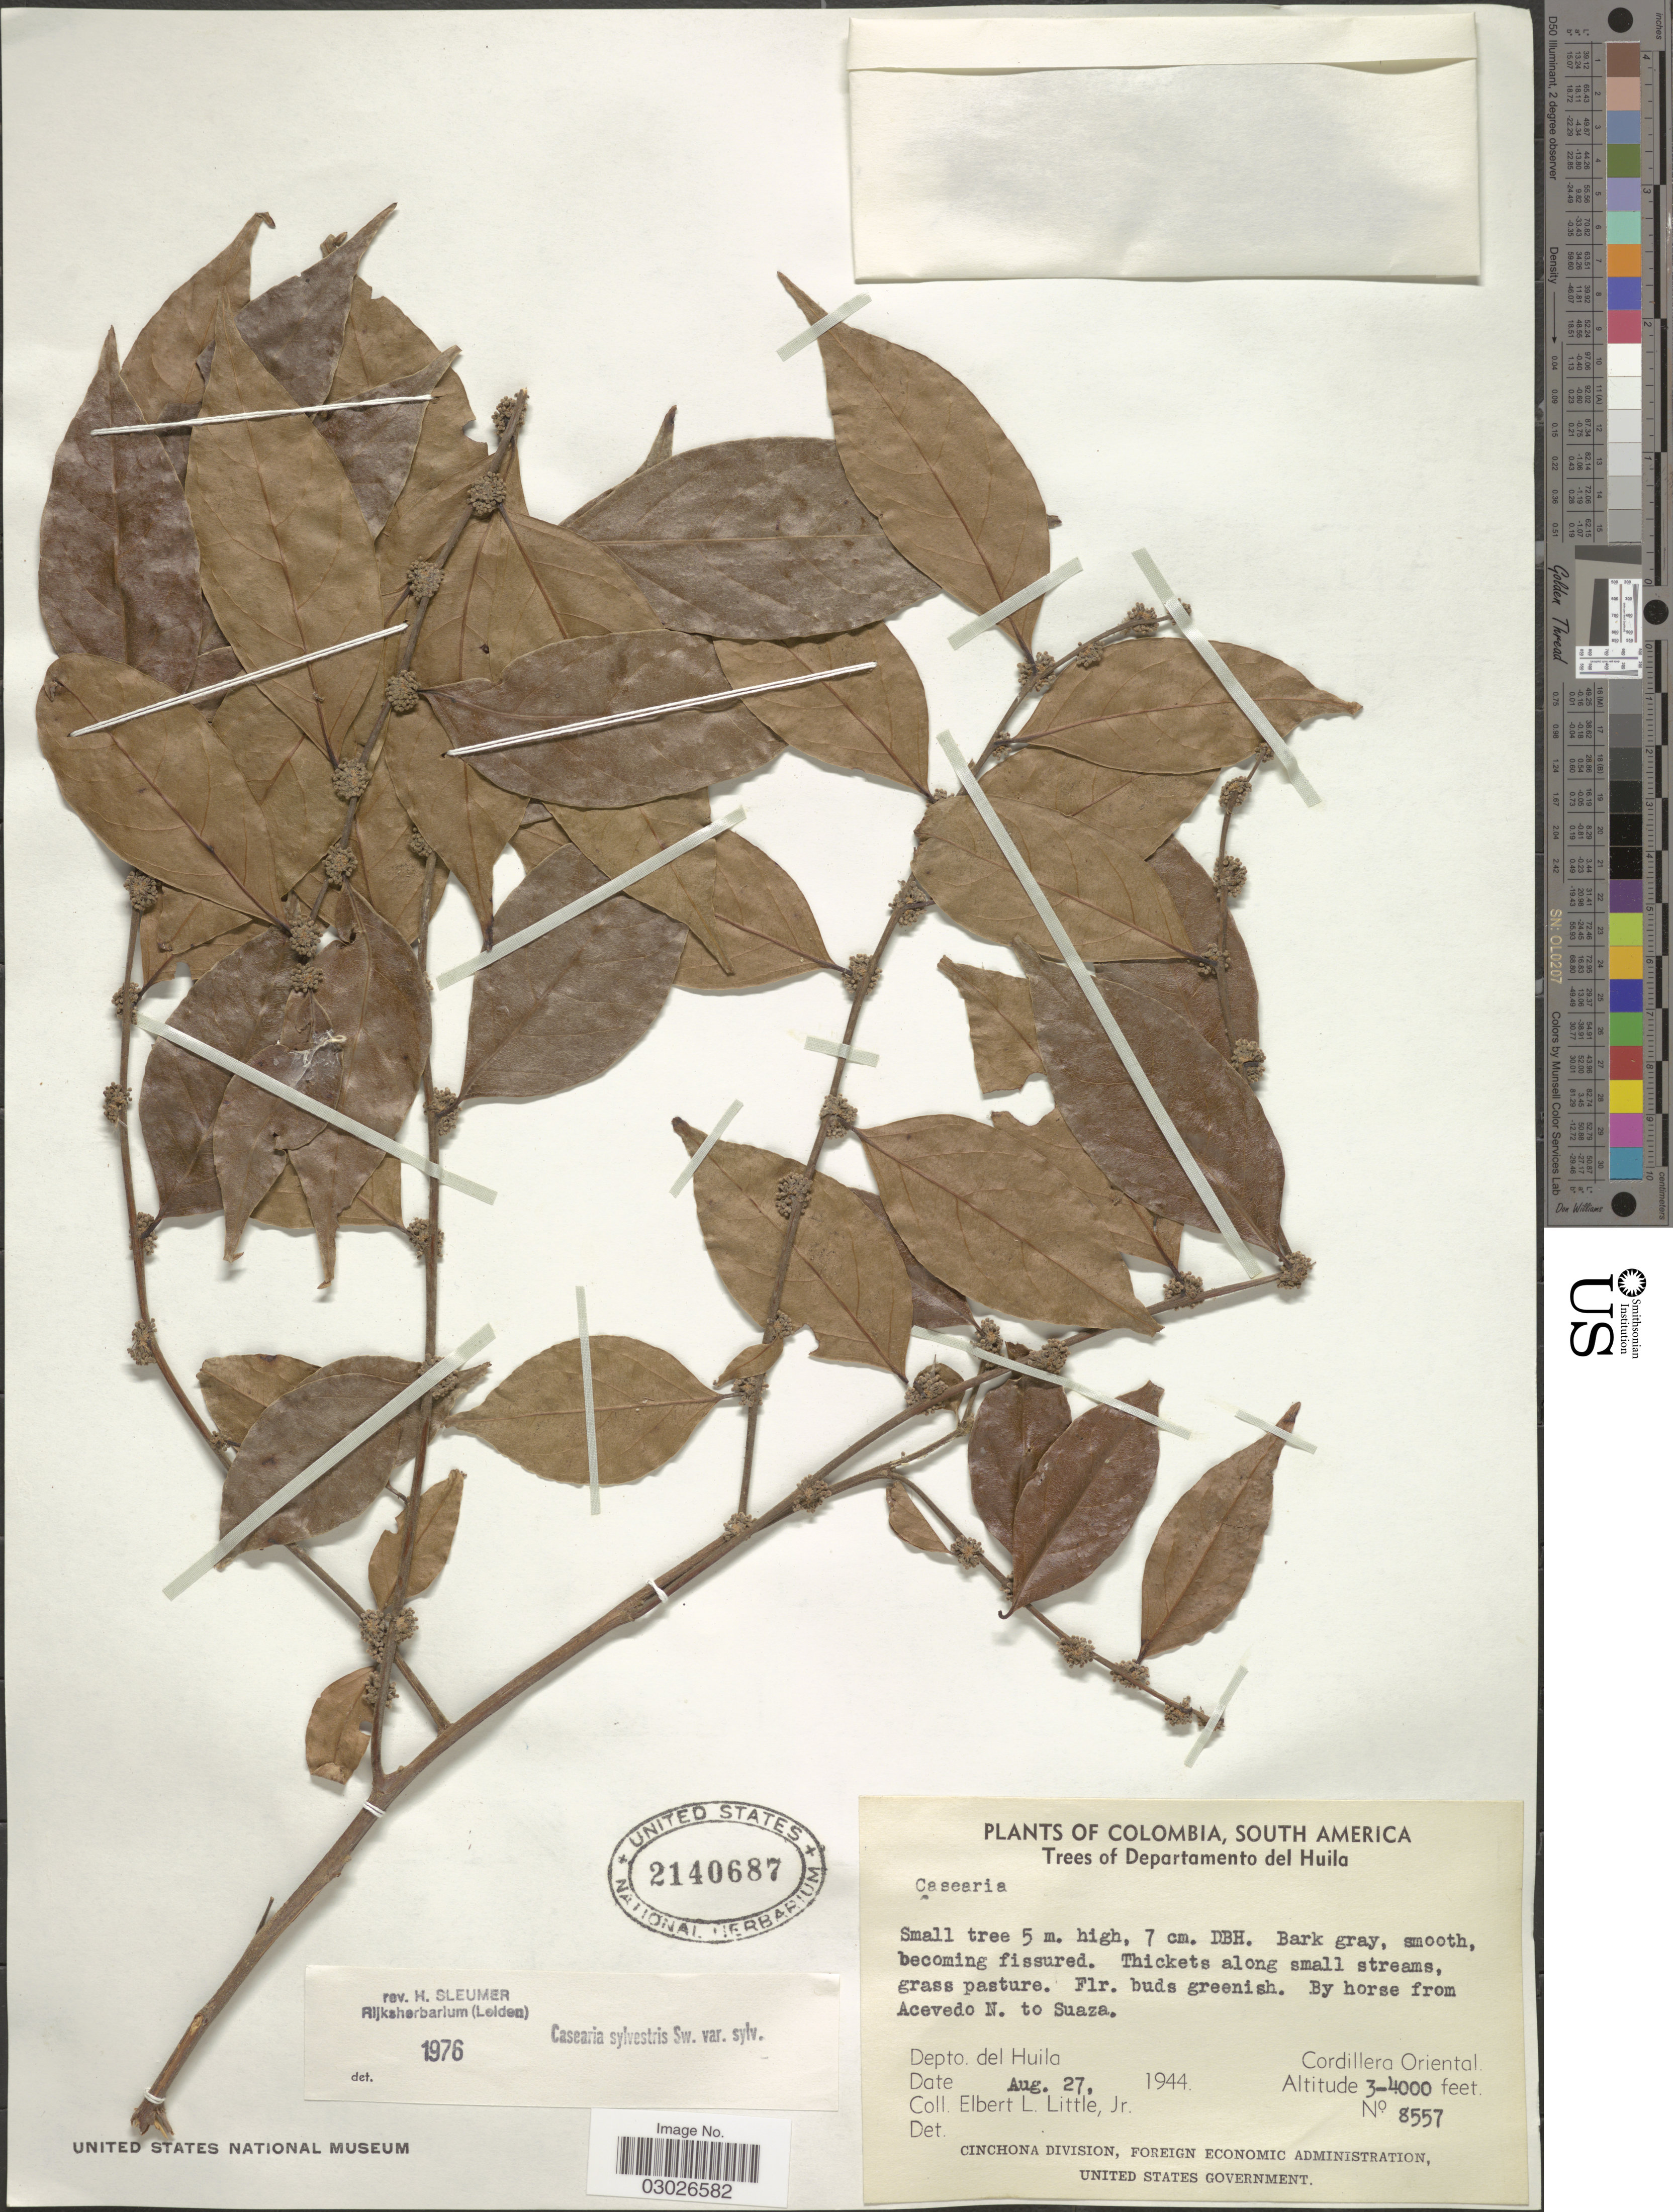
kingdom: Plantae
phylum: Tracheophyta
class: Magnoliopsida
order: Malpighiales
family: Salicaceae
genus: Casearia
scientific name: Casearia sylvestris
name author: Sw.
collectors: E. L. Little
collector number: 8557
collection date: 1944-08-27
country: Colombia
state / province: Huila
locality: Depto. del Huila, Cordillera Oriental, Acevedo N. to Suaza.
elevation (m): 914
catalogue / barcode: US 2140687